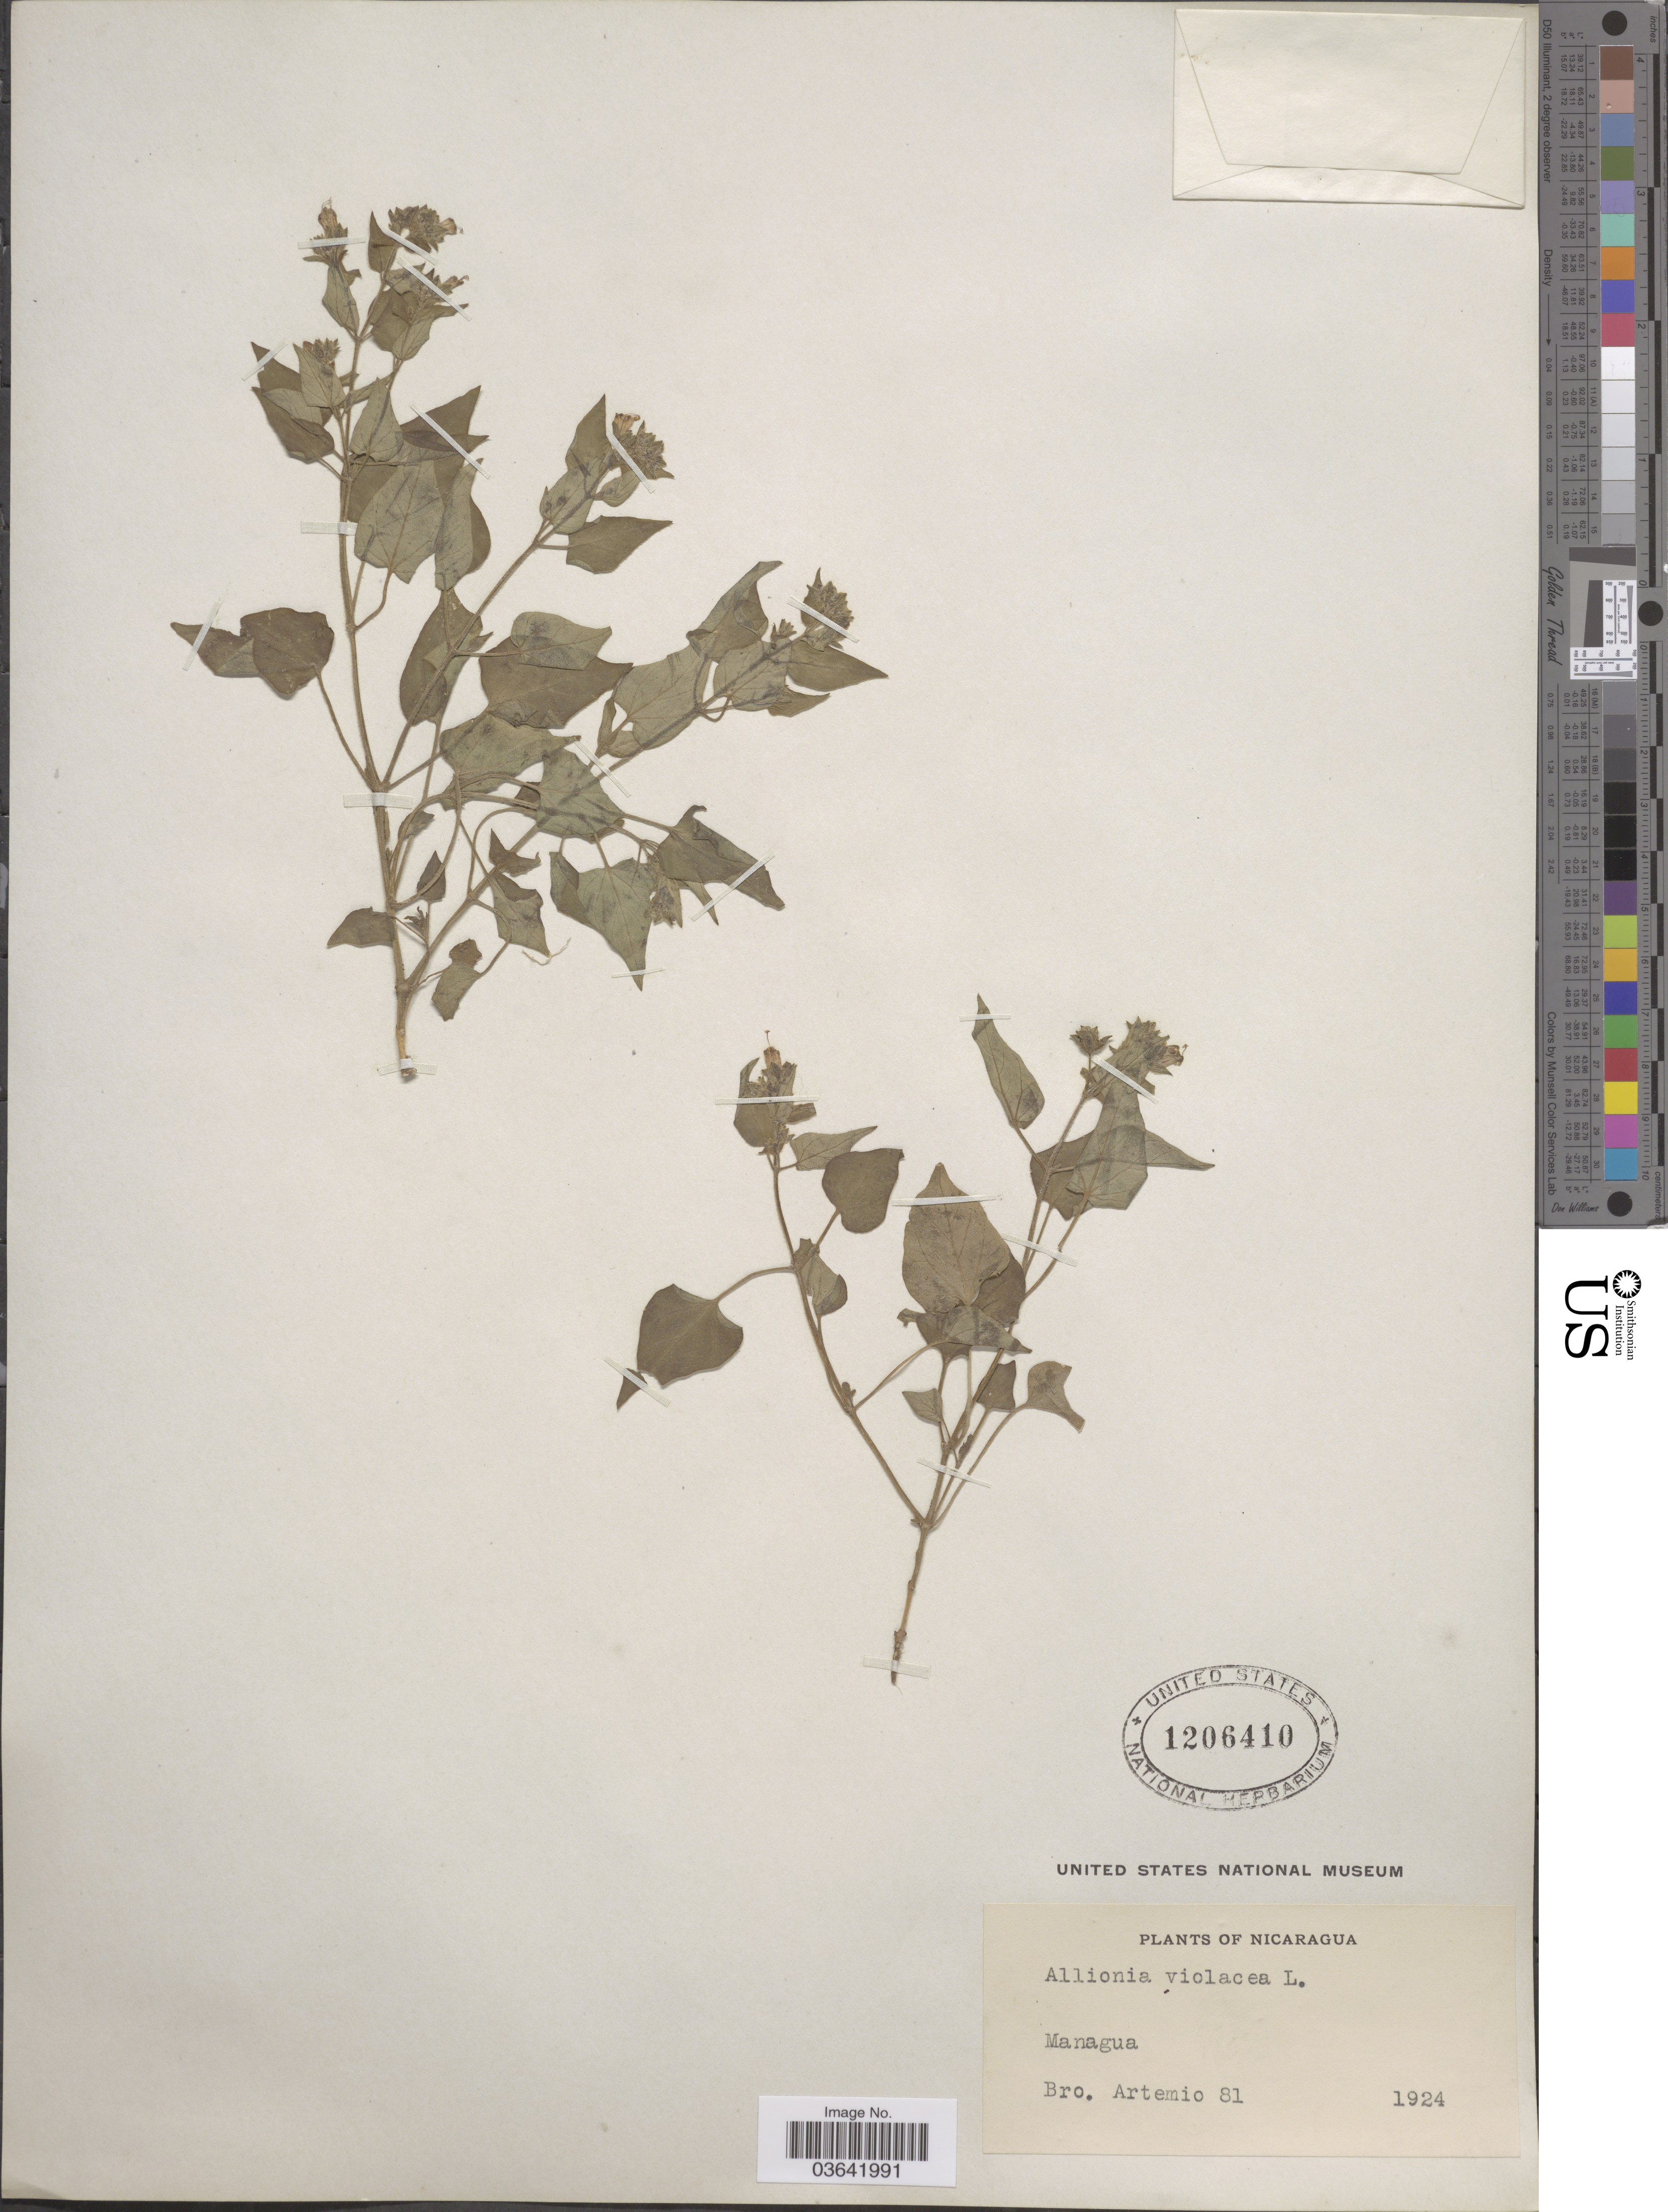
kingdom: Plantae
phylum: Tracheophyta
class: Magnoliopsida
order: Caryophyllales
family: Nyctaginaceae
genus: Mirabilis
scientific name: Mirabilis violacea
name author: (L.) Heimerl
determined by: Strong, Mark T., (BOT), Smithsonian Institution - National Museum of Natural History (UNITED STATES)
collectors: B. Artemio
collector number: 81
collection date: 1924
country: Nicaragua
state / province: Managua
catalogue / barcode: US 1206410